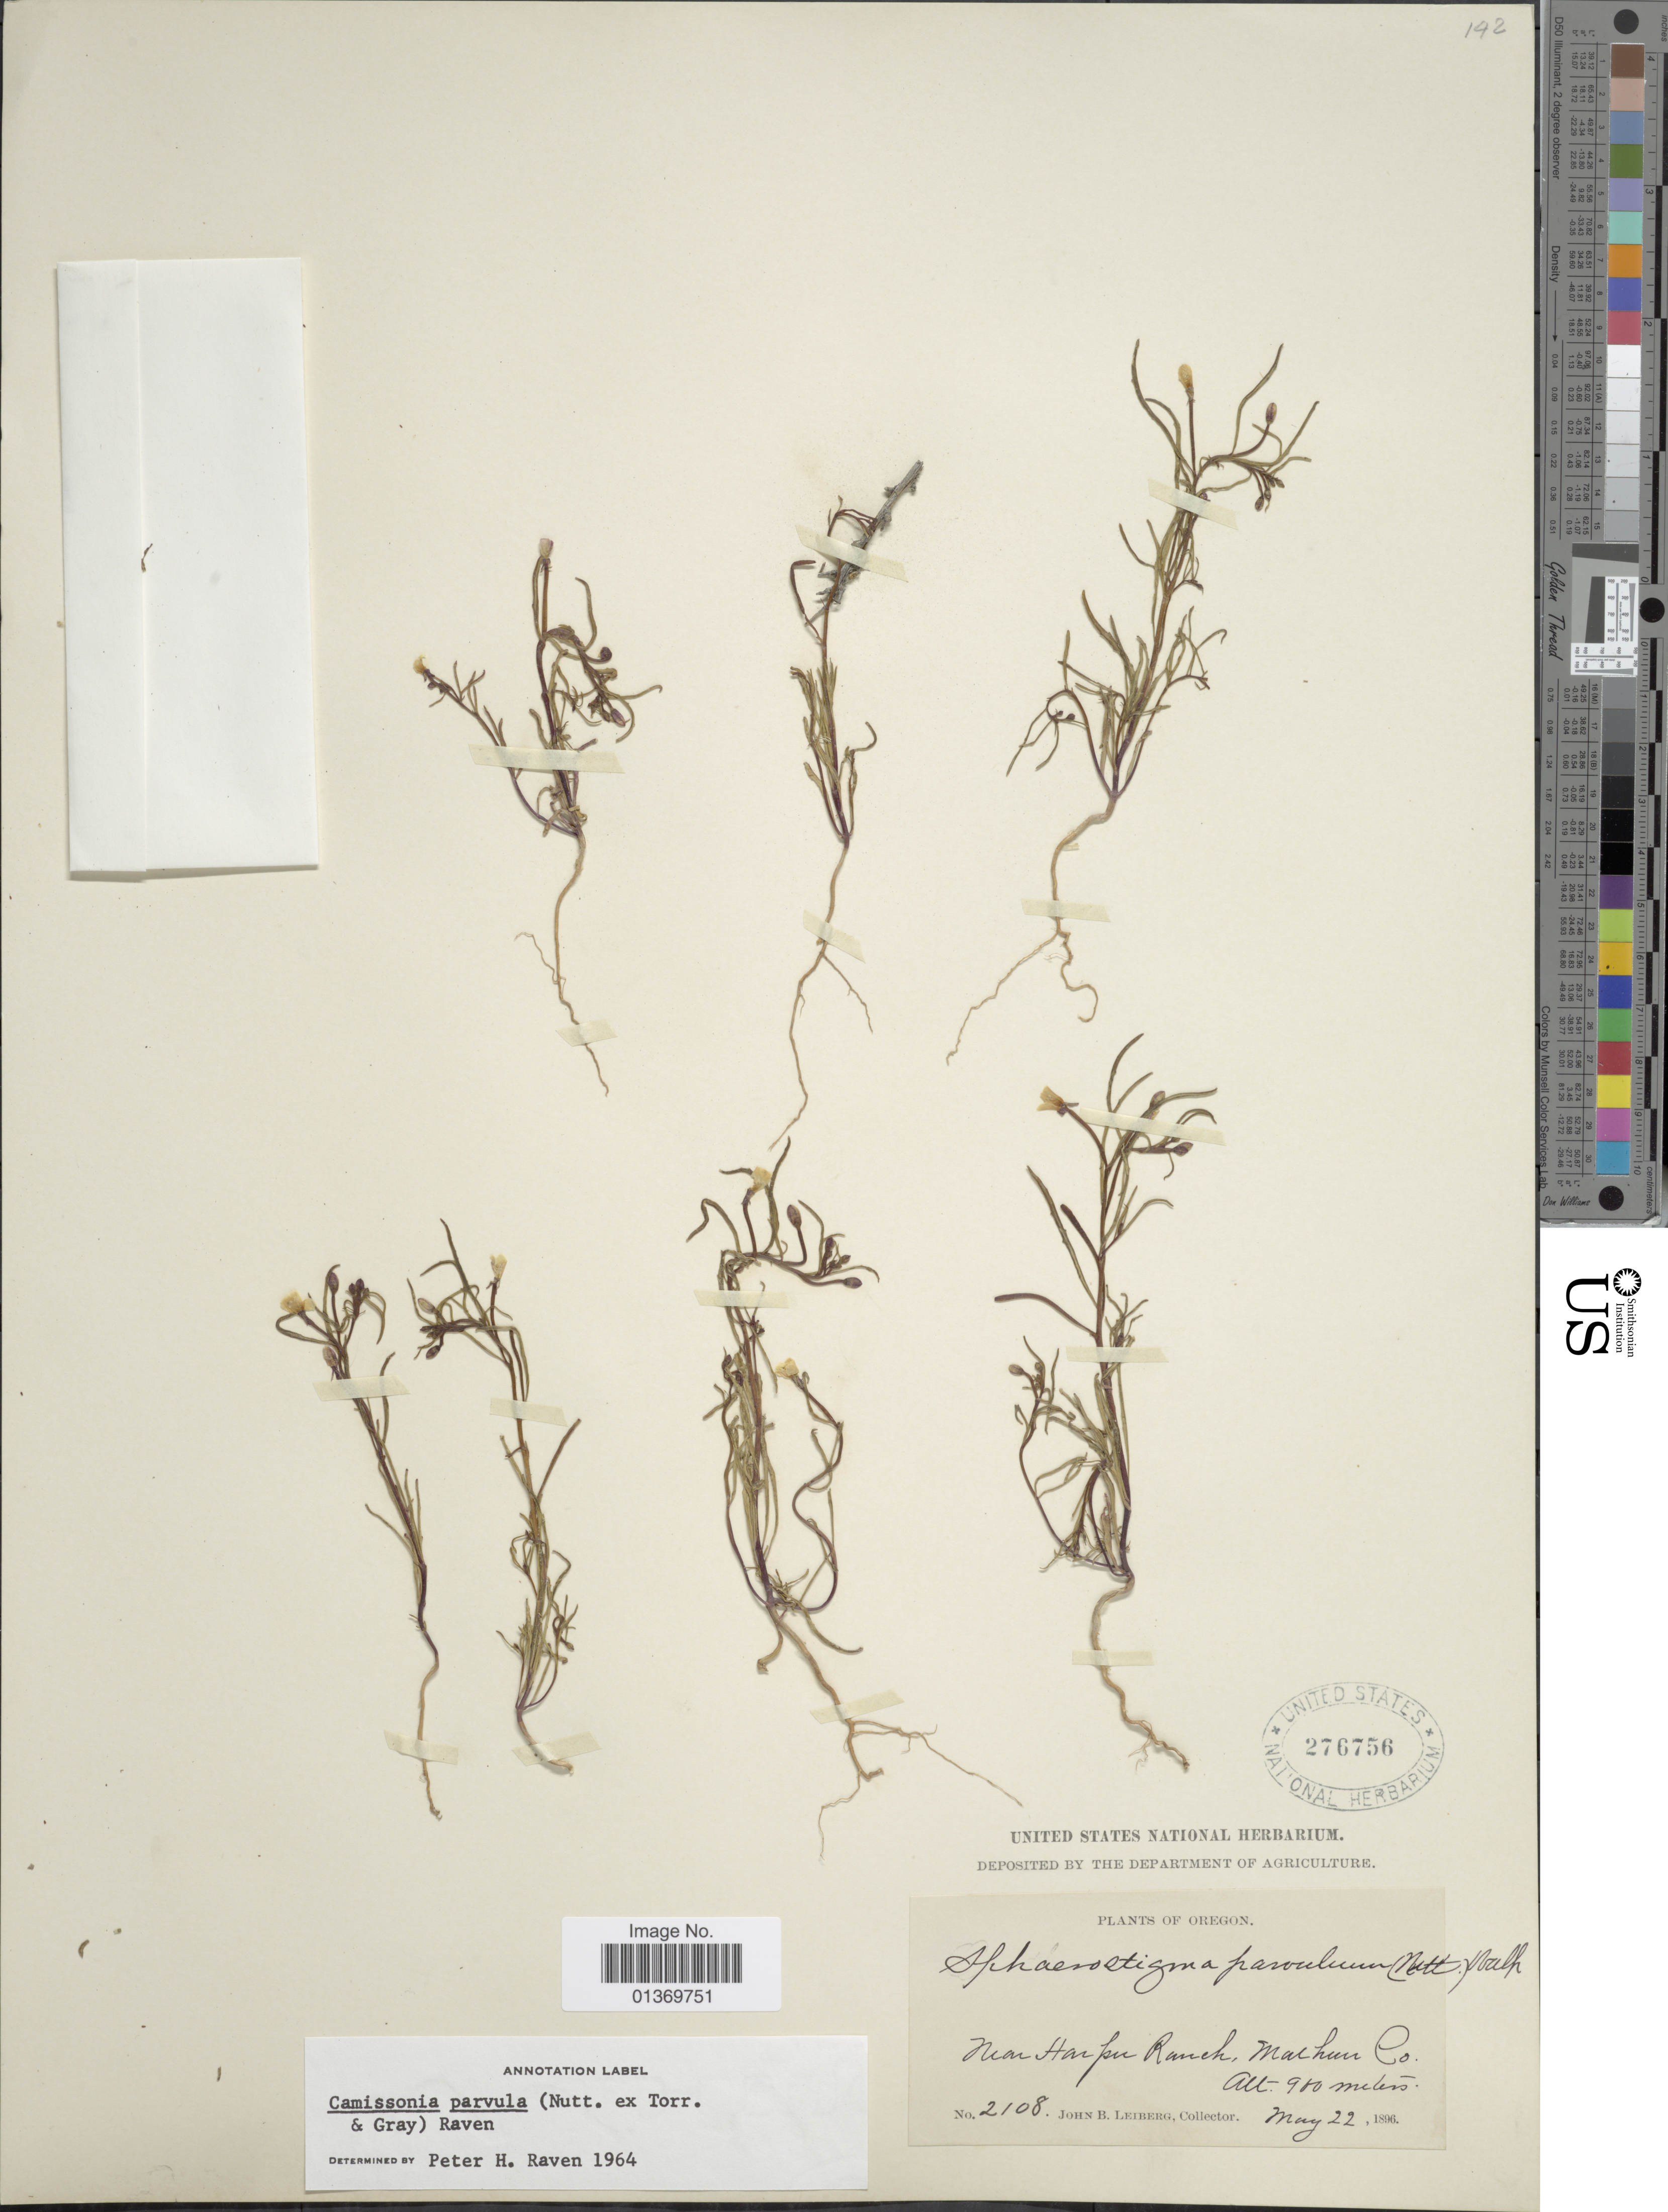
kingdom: Plantae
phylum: Tracheophyta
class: Magnoliopsida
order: Myrtales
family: Onagraceae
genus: Camissonia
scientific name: Camissonia parvula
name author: (Nutt. ex Torr. &) P.H. Raven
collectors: J. B. Leiberg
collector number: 2108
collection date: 1896-05-22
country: United States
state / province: Oregon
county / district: Malheur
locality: Near Harper Ranch, Malheur Co.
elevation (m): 900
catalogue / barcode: US 276756